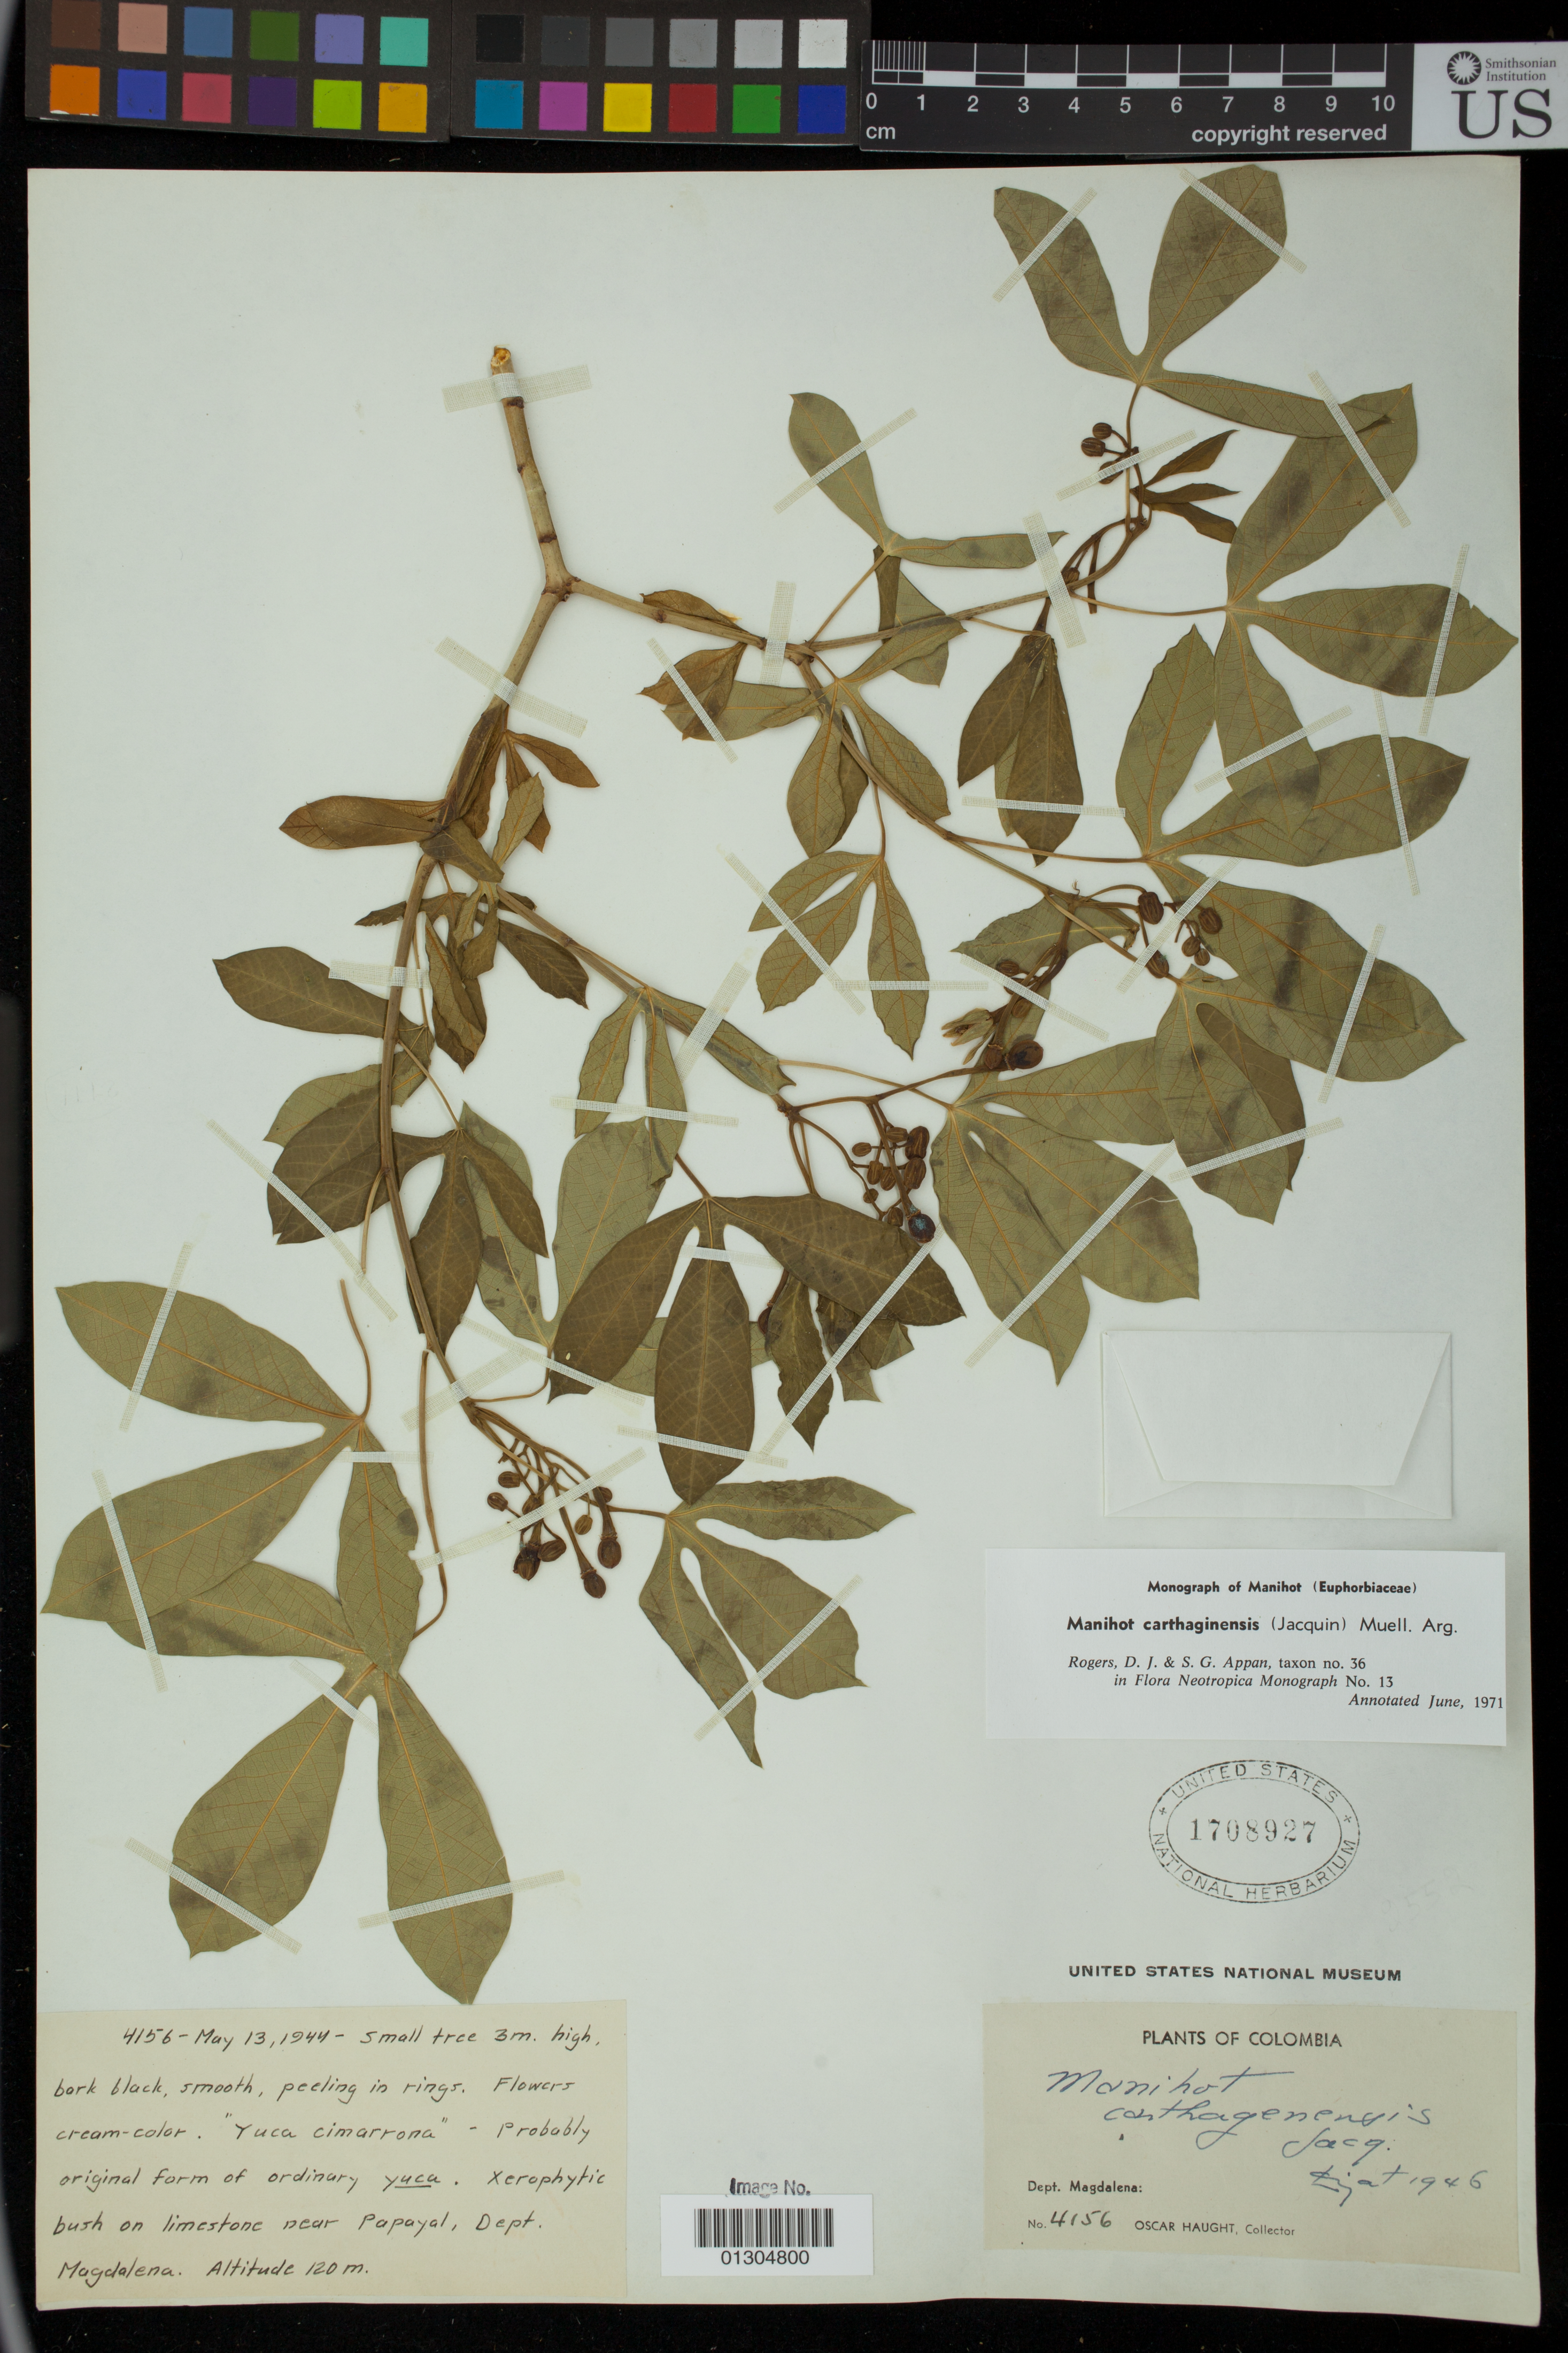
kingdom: Plantae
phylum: Tracheophyta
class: Magnoliopsida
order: Malpighiales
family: Euphorbiaceae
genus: Manihot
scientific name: Manihot carthagenensis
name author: (Jacq.) Müll. Arg.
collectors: O. Haught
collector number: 4156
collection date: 1944-05-13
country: Colombia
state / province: Magdalena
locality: near Papayal, Dept. Magdalena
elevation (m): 120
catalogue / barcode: US 1708927